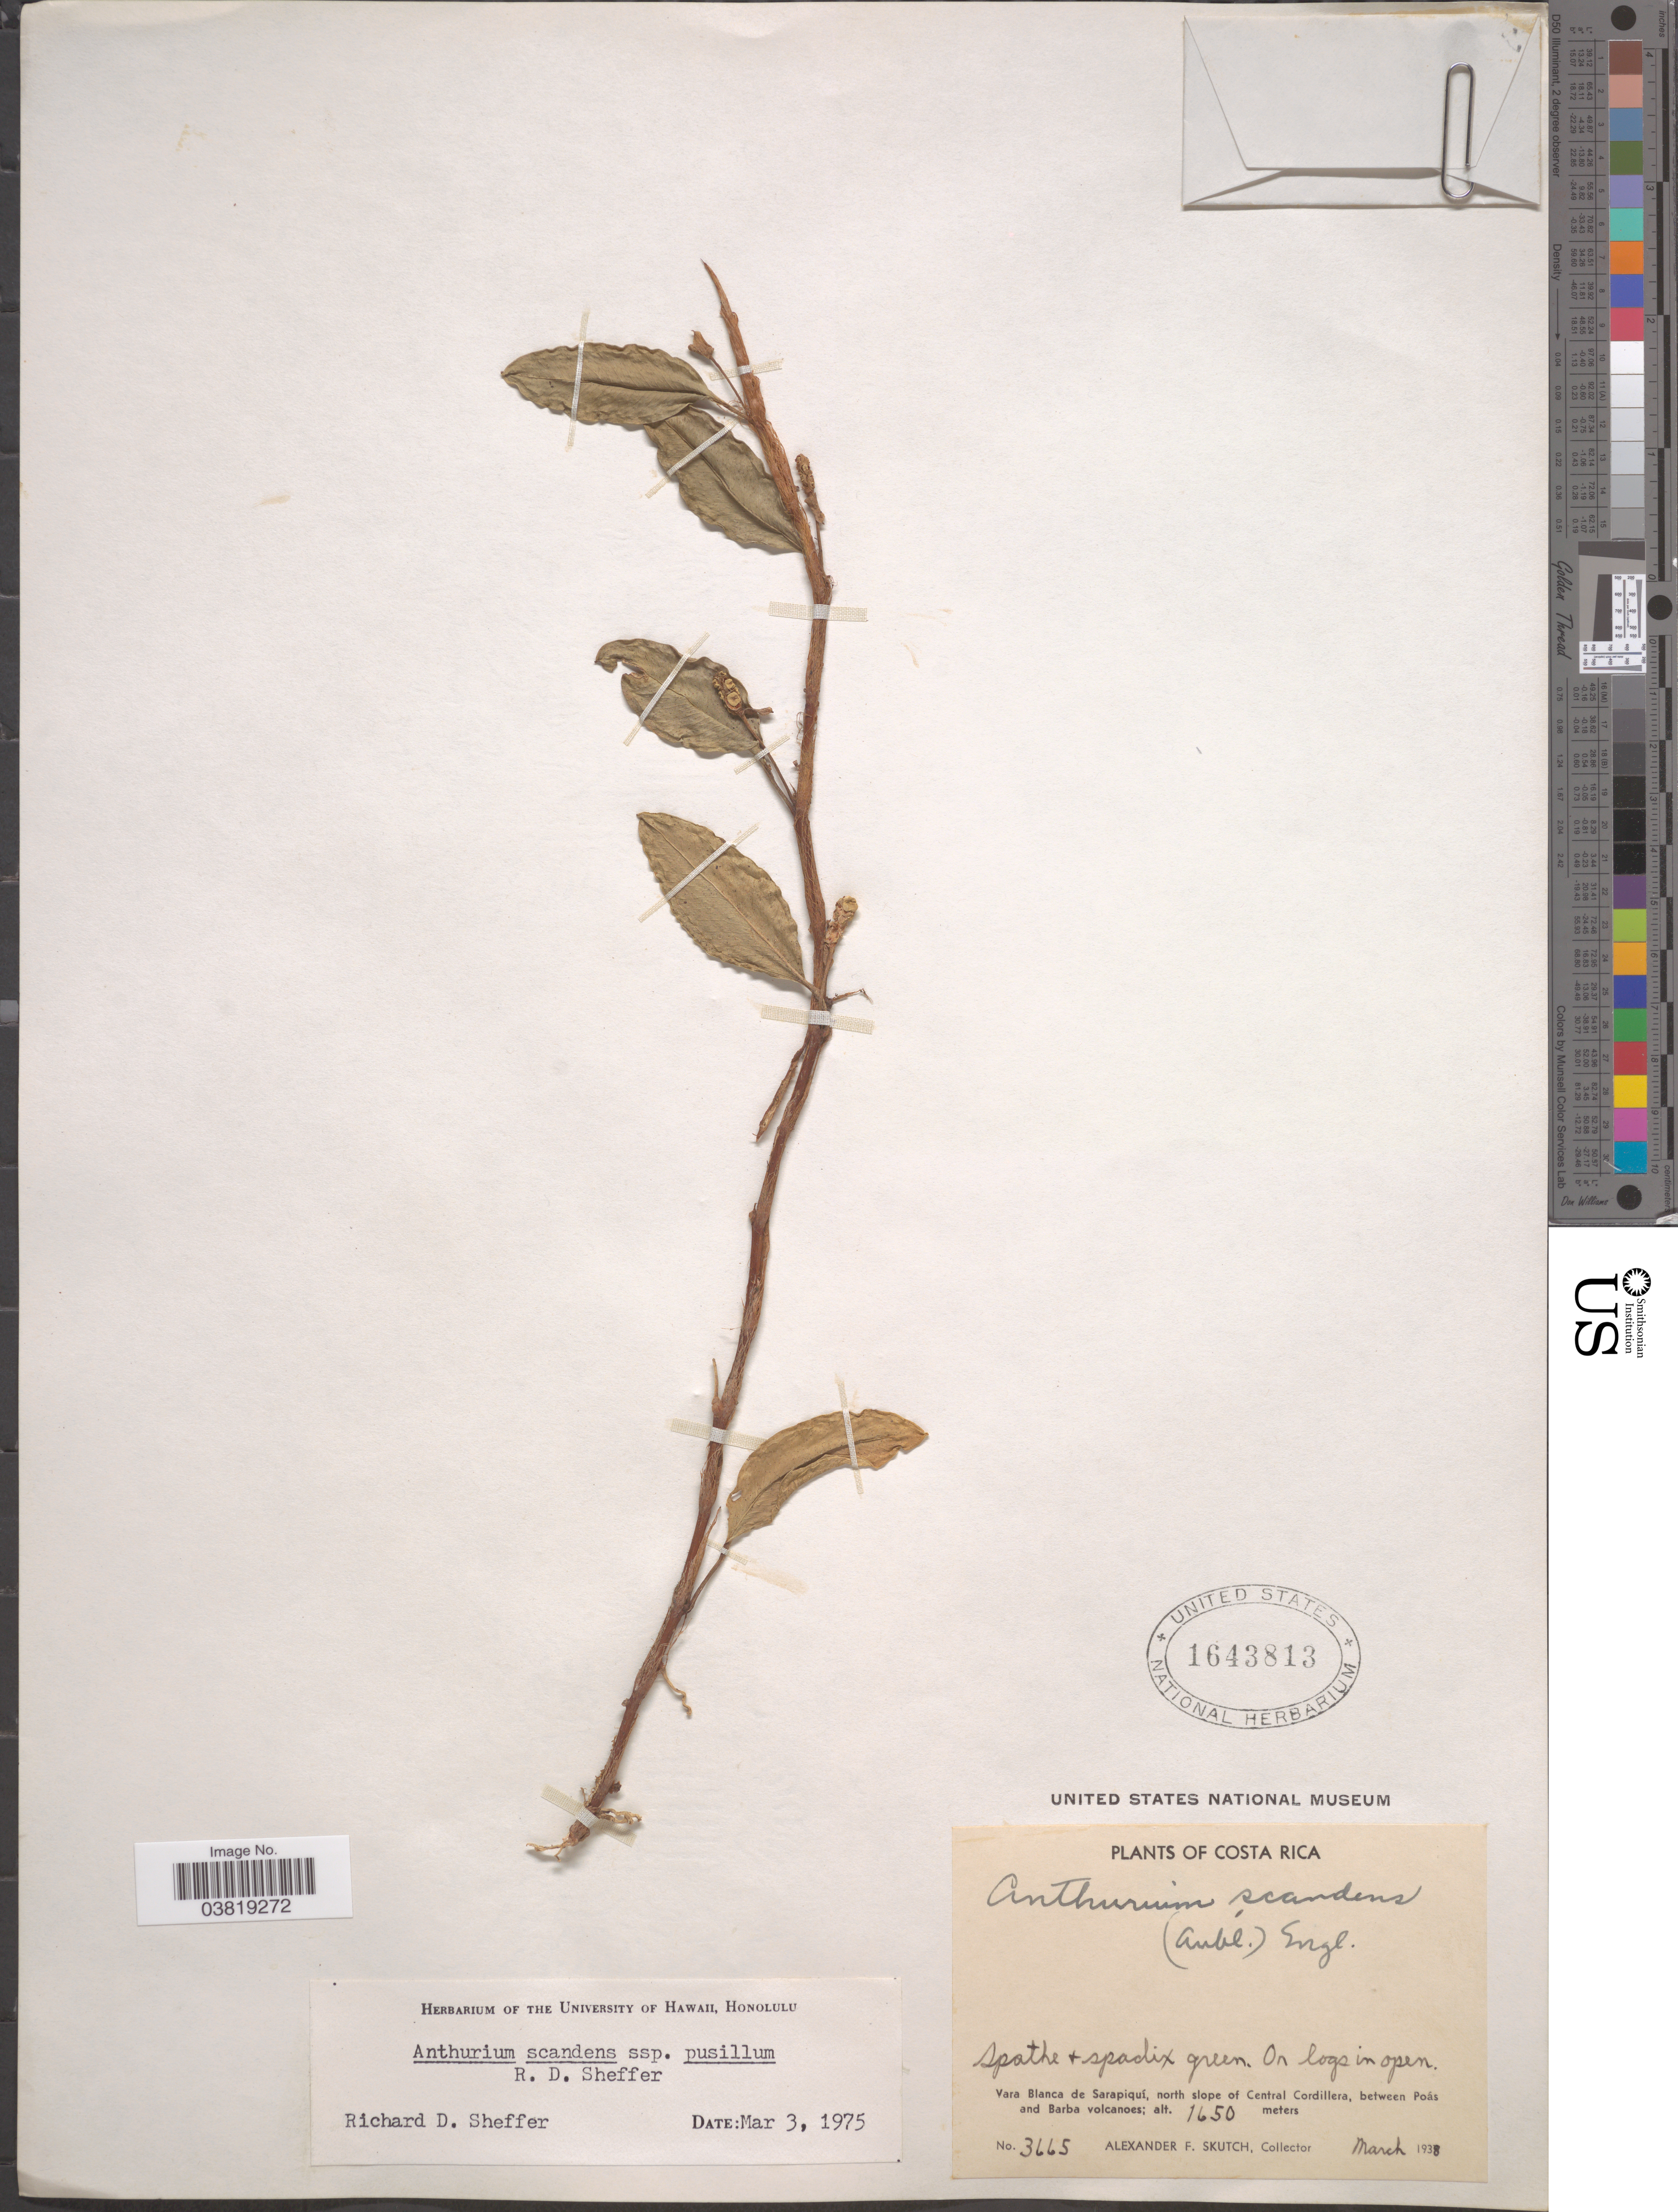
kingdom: Plantae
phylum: Tracheophyta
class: Liliopsida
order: Alismatales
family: Araceae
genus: Anthurium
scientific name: Anthurium scandens subsp. pusillum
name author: Sheffer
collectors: A. F. Skutch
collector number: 3665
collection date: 1938-03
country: Costa Rica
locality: Vara Blanca de Sarapiquí, north slope of Central Cordillera, between Poás and Barba volcanoes.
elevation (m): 1650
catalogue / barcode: US 1643813